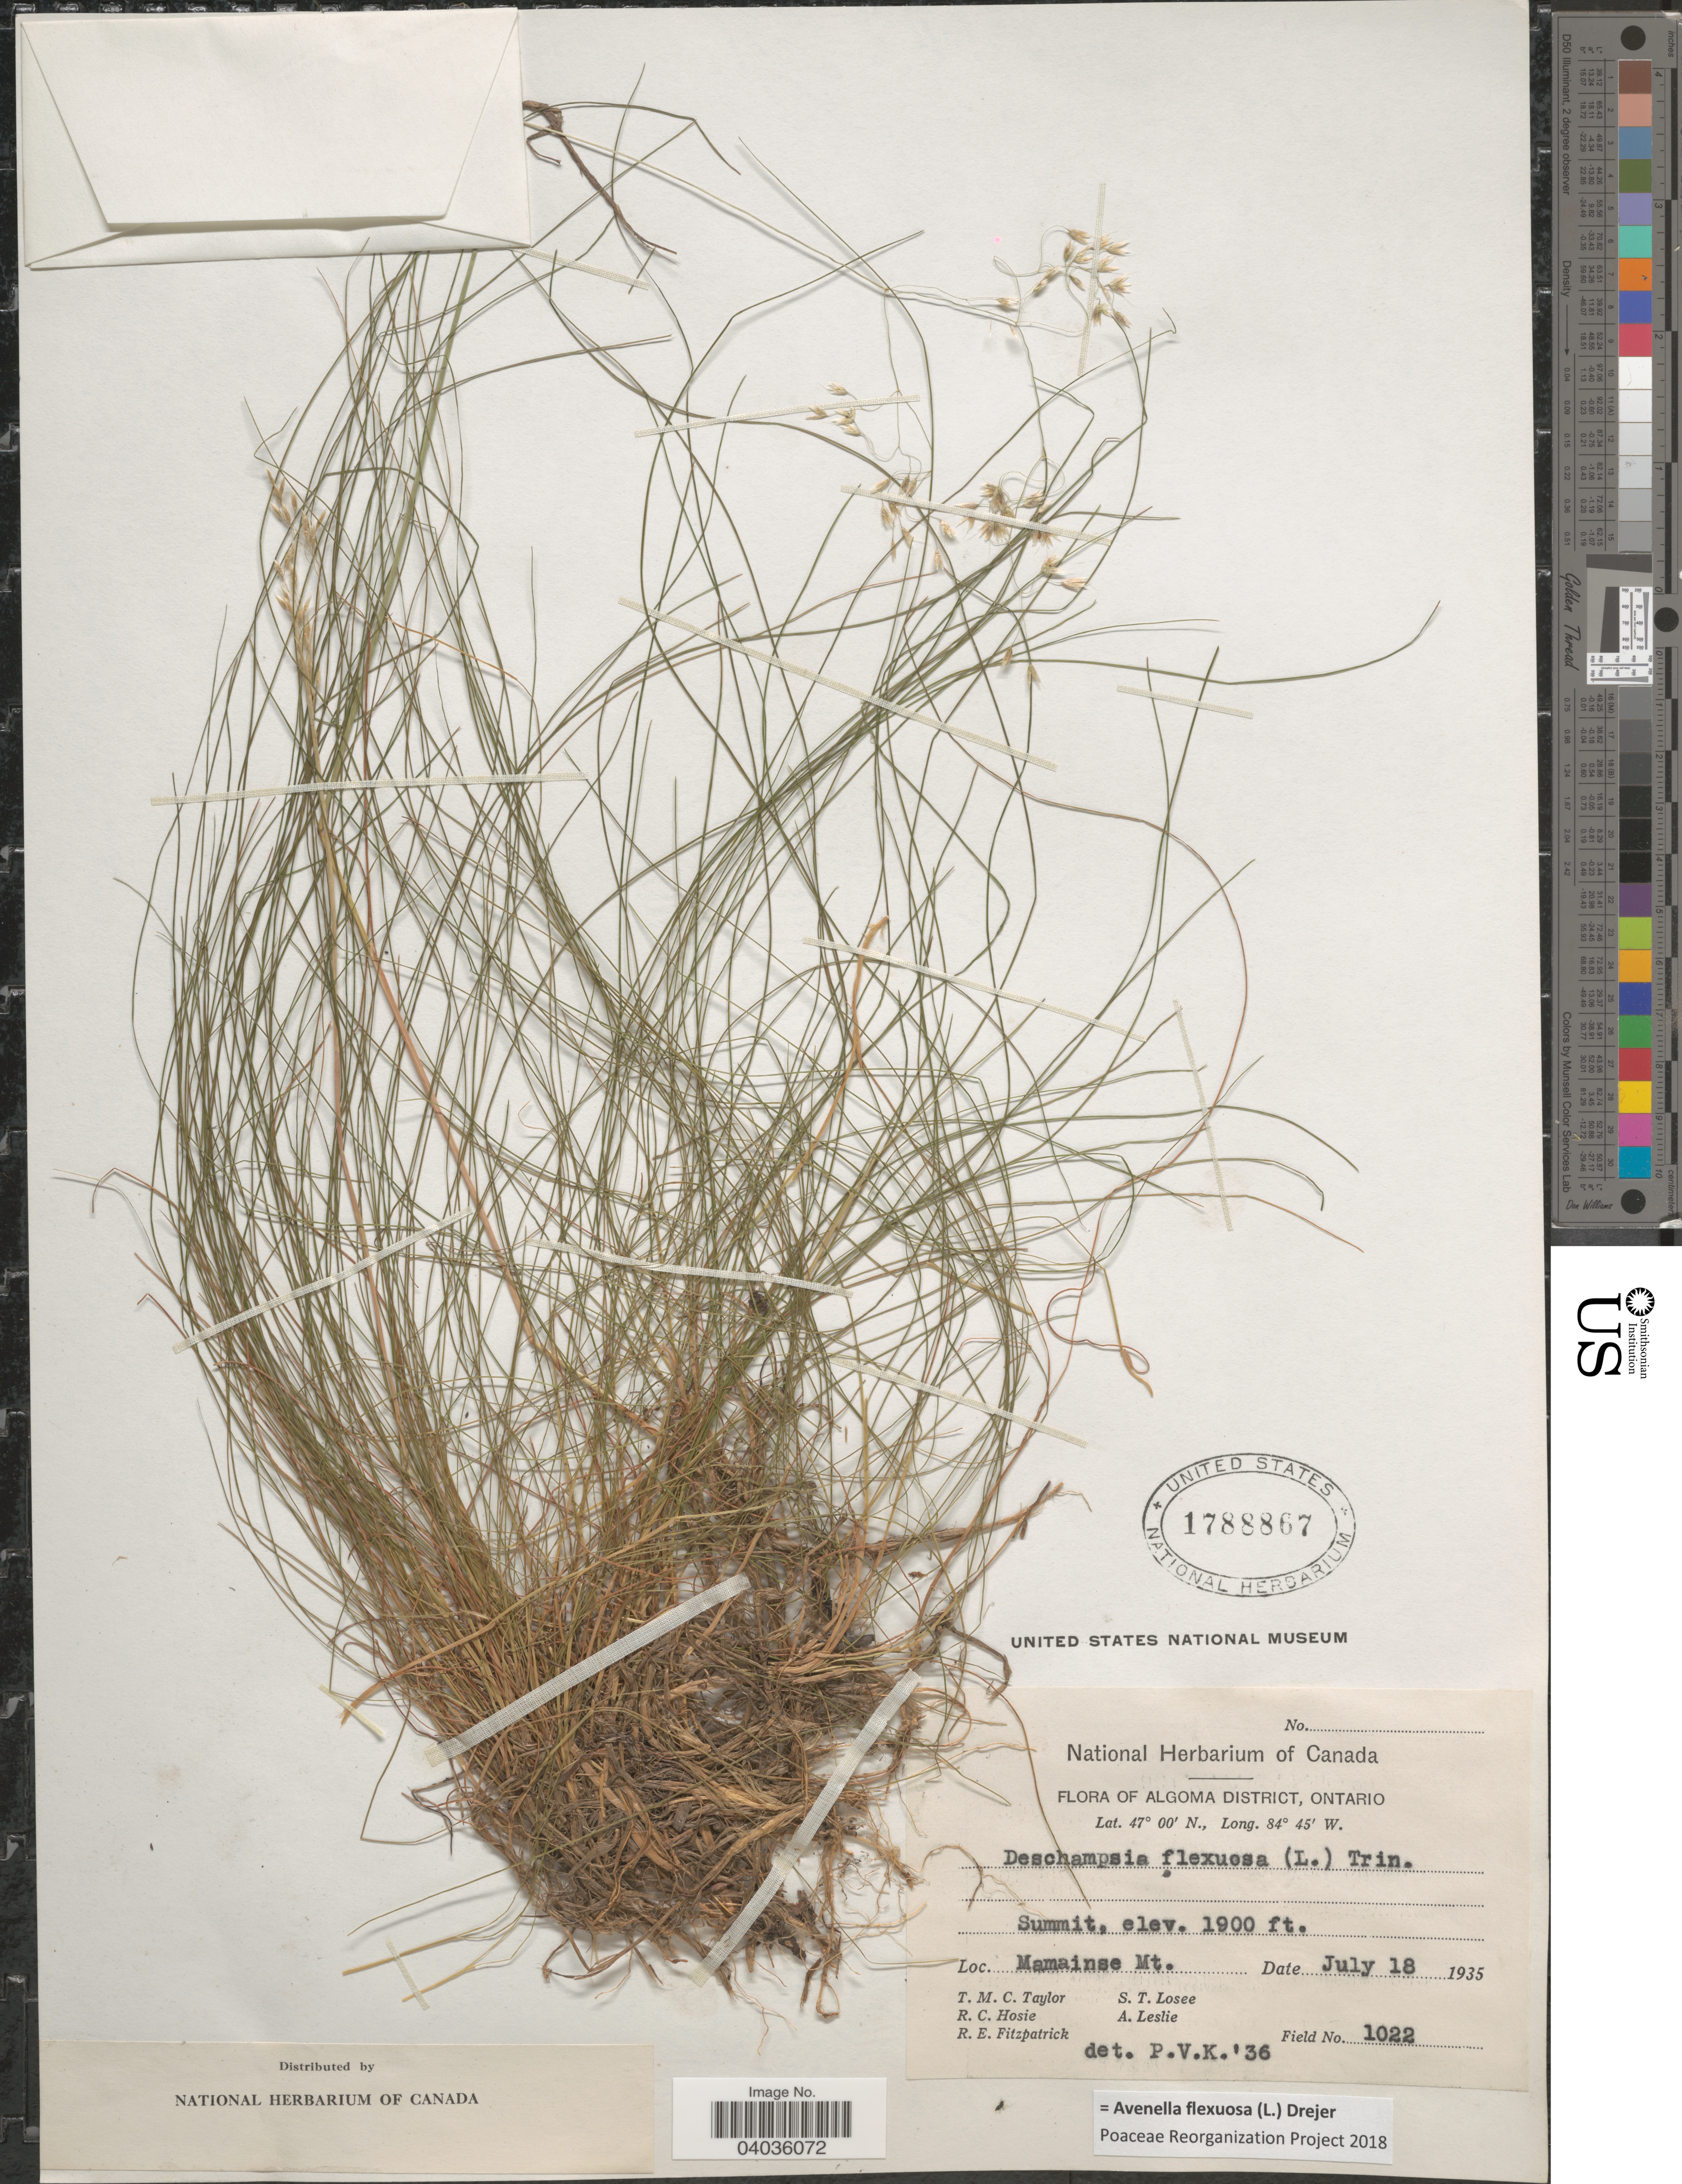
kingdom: Plantae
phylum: Tracheophyta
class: Liliopsida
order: Poales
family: Poaceae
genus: Avenella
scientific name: Avenella flexuosa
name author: (L.) Drejer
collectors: T. M. C. Taylor, R. Hosie, R. Fitzpatrick, S. Losee & A. Leslie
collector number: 1022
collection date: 1935-07-18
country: Canada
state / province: Ontario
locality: Algoma District. Summit. Mamainse Mt.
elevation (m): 579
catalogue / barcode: US 1788867